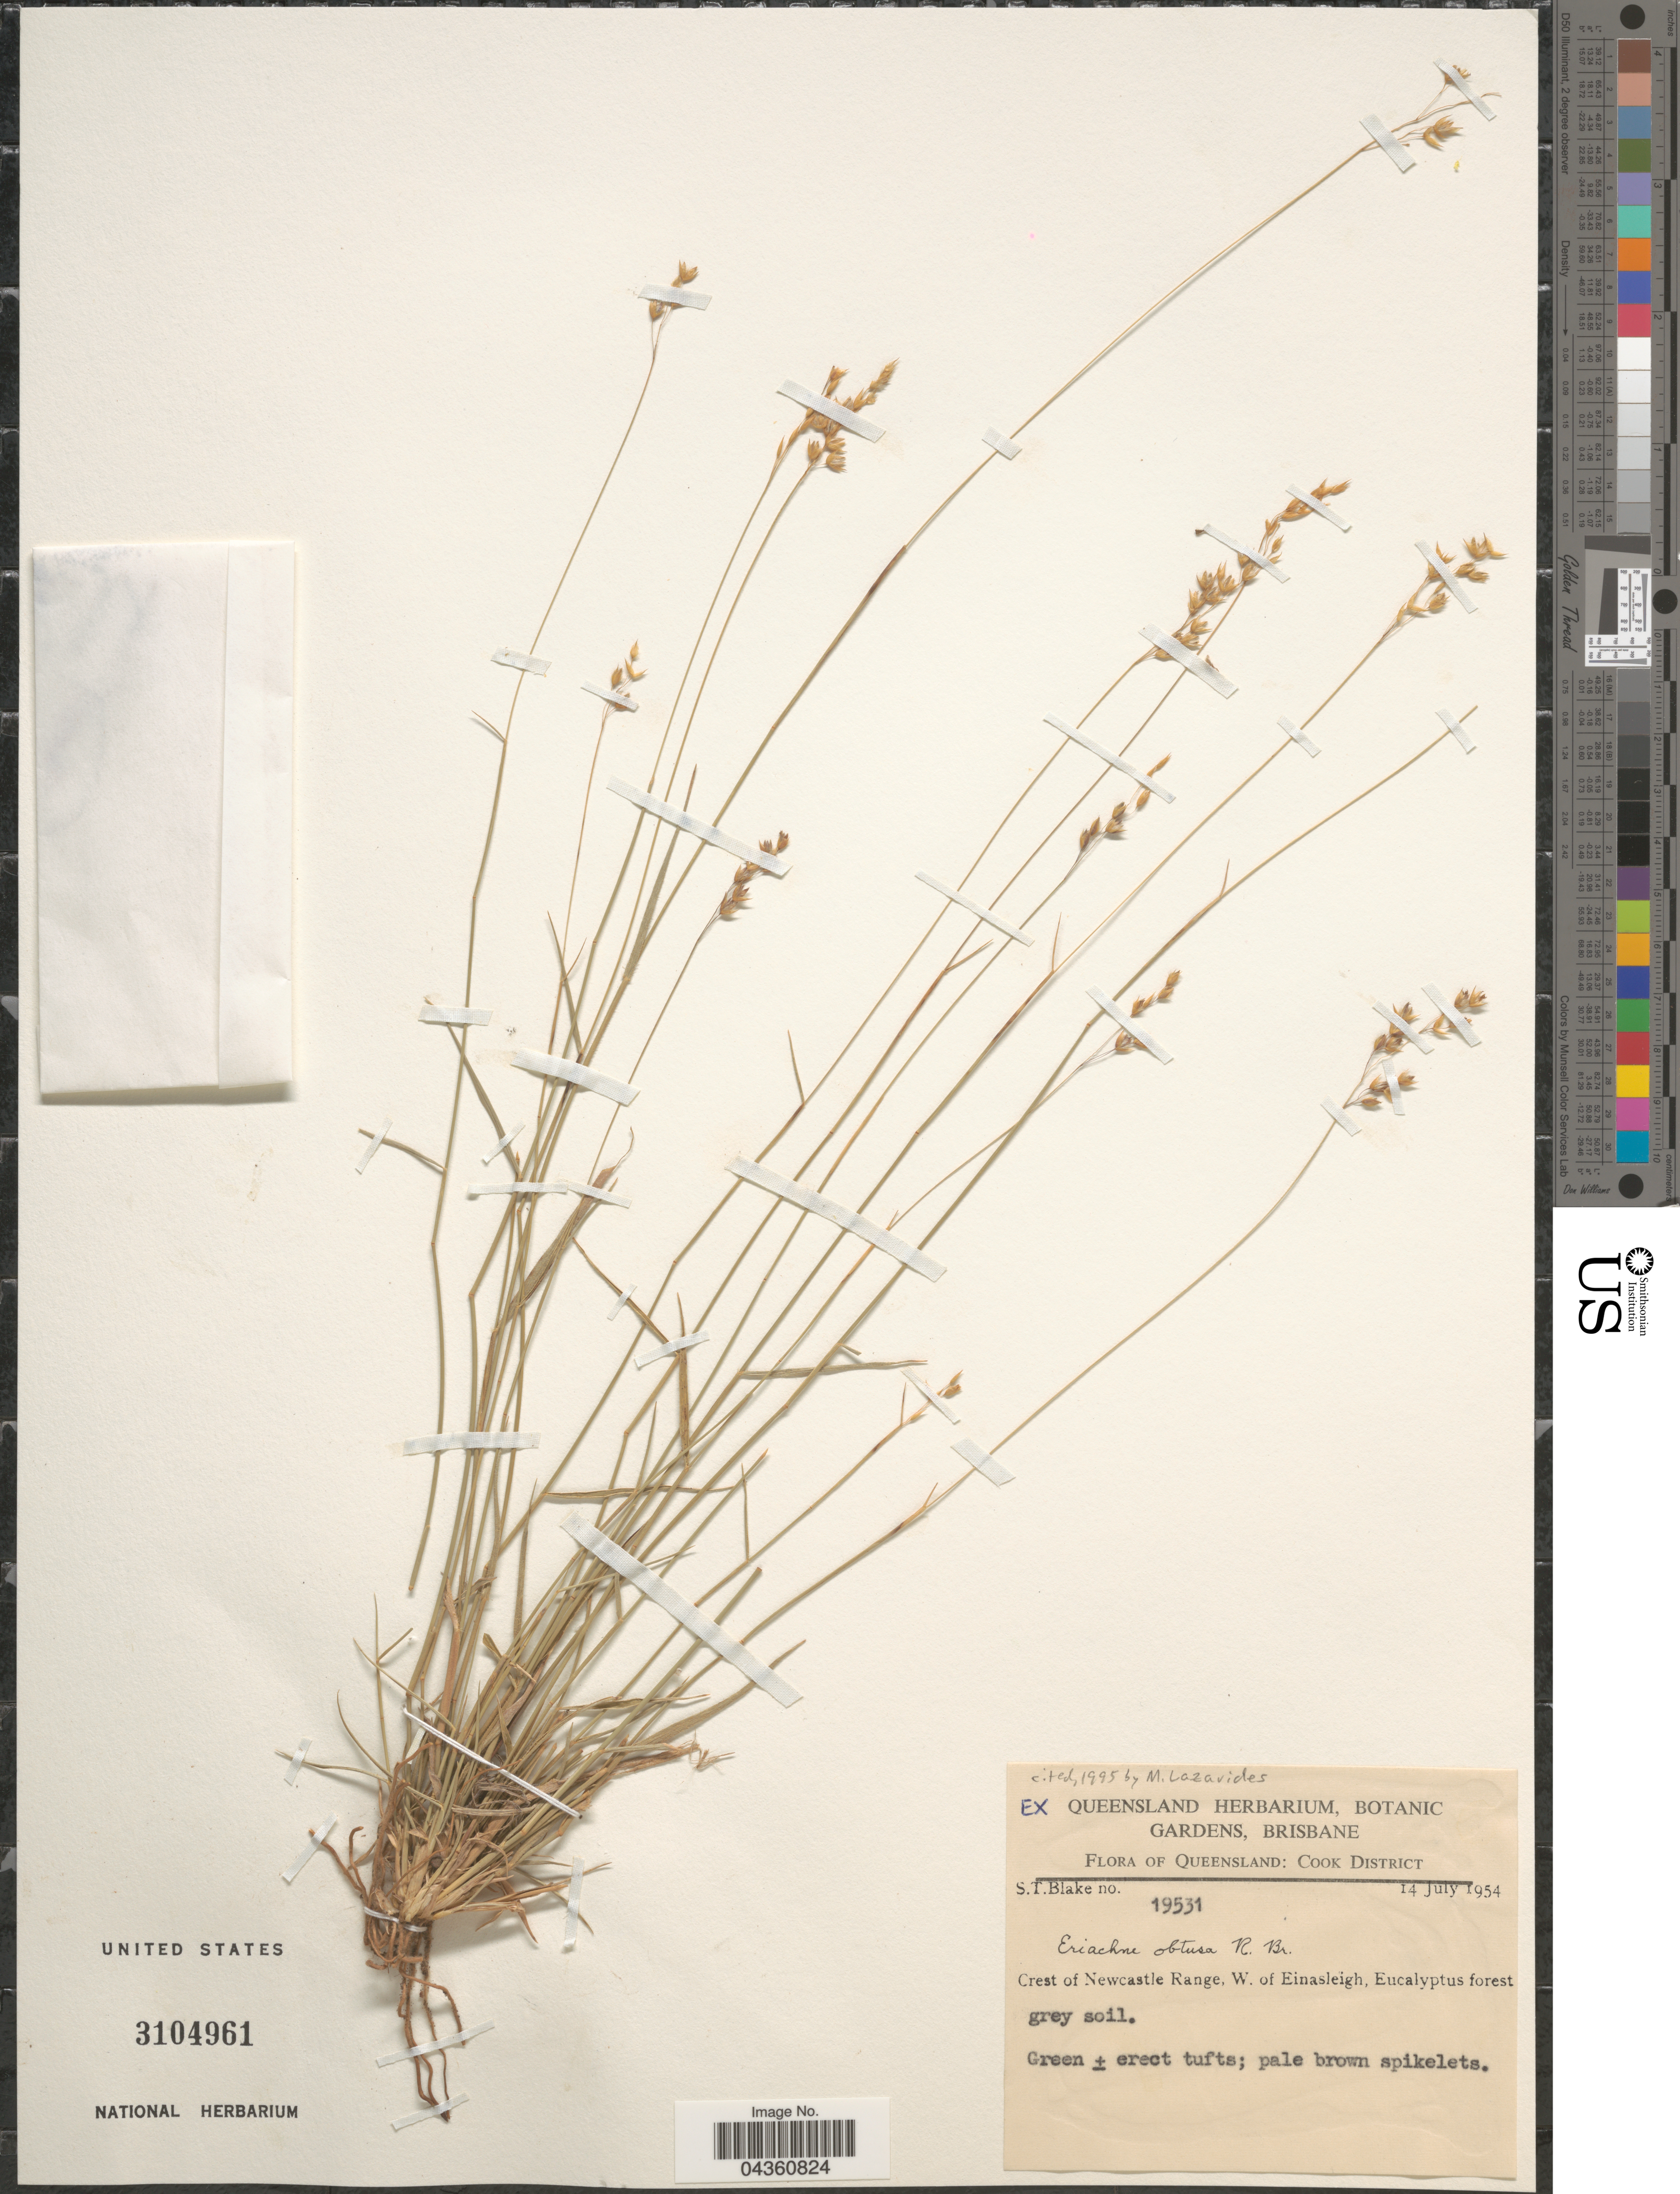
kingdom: Plantae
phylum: Tracheophyta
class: Liliopsida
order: Poales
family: Poaceae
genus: Eriachne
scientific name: Eriachne obtusa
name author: R. Br.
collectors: S. T. Blake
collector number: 19531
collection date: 1954-07-14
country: Australia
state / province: Queensland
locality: Cook District. Crest of Newcastle Range, W. of Einasleigh.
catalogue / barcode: US 3104961